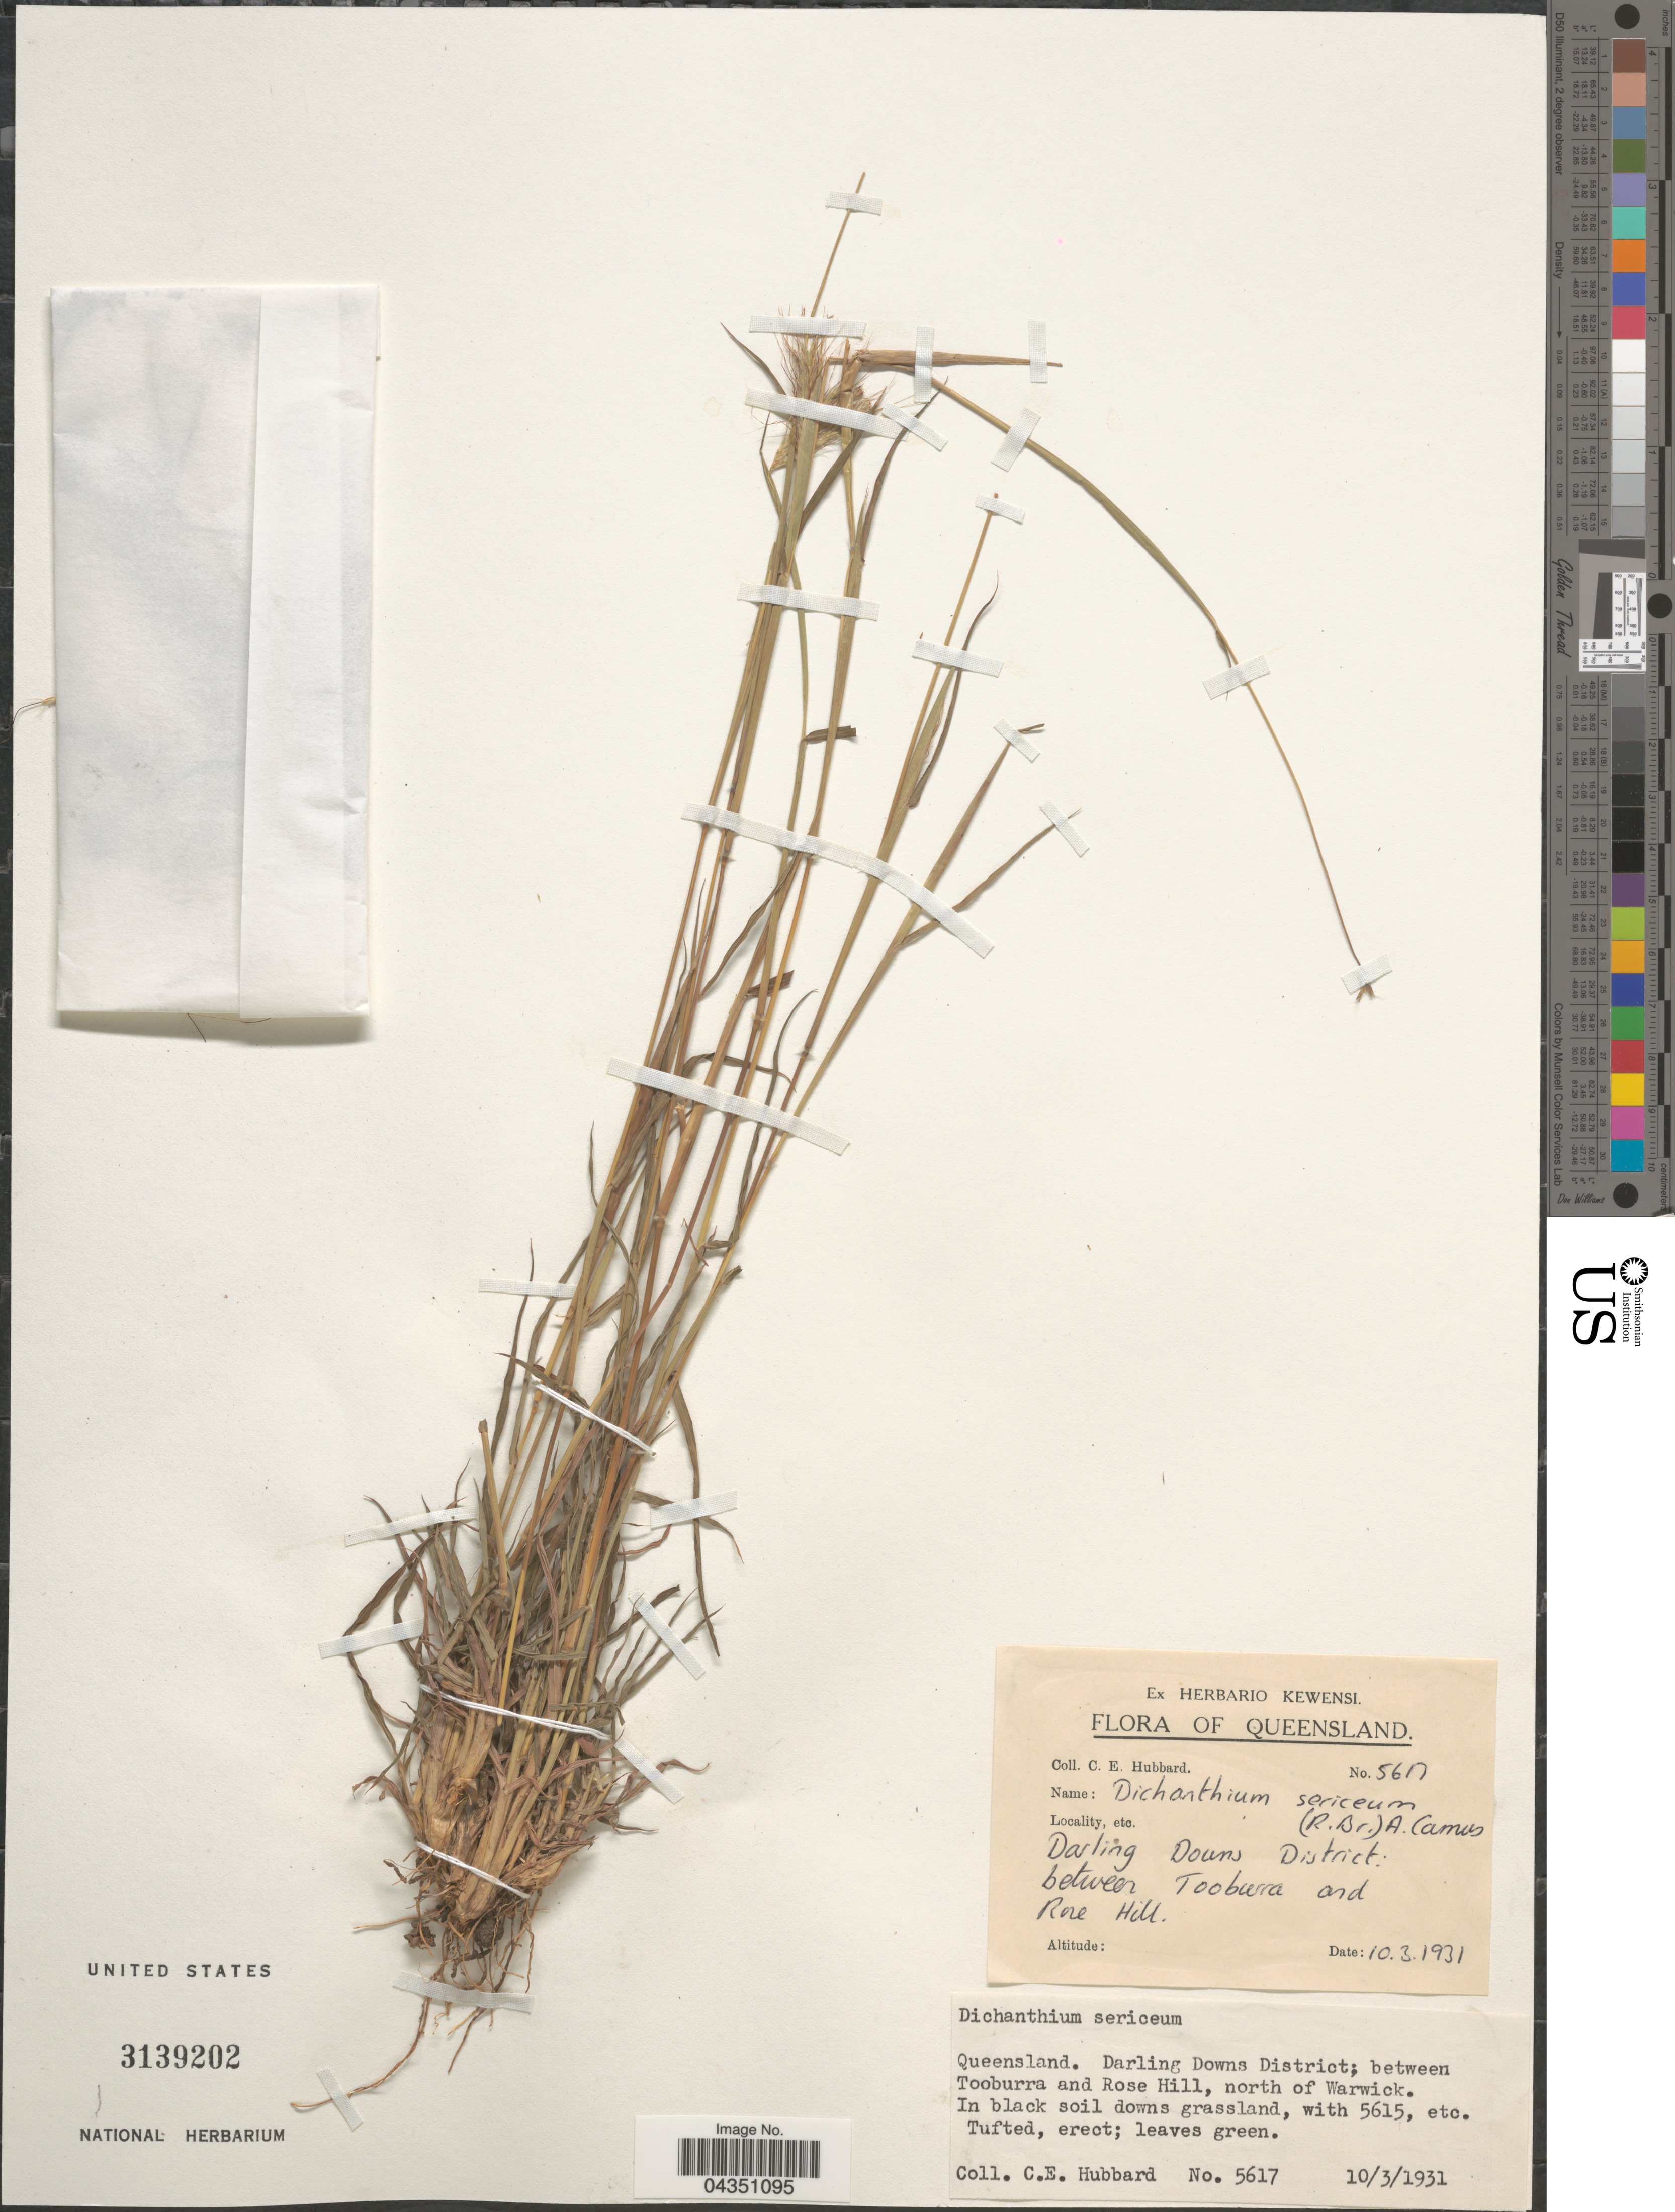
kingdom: Plantae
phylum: Tracheophyta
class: Liliopsida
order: Poales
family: Poaceae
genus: Dichanthium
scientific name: Dichanthium sericeum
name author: (R. Br.) A. Camus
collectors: C. E. Hubbard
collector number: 5617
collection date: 1931-03-10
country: Australia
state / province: Queensland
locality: Darling Downs District: between Tooburra and Rose Hill, north of Warwick.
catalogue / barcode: US 3139202